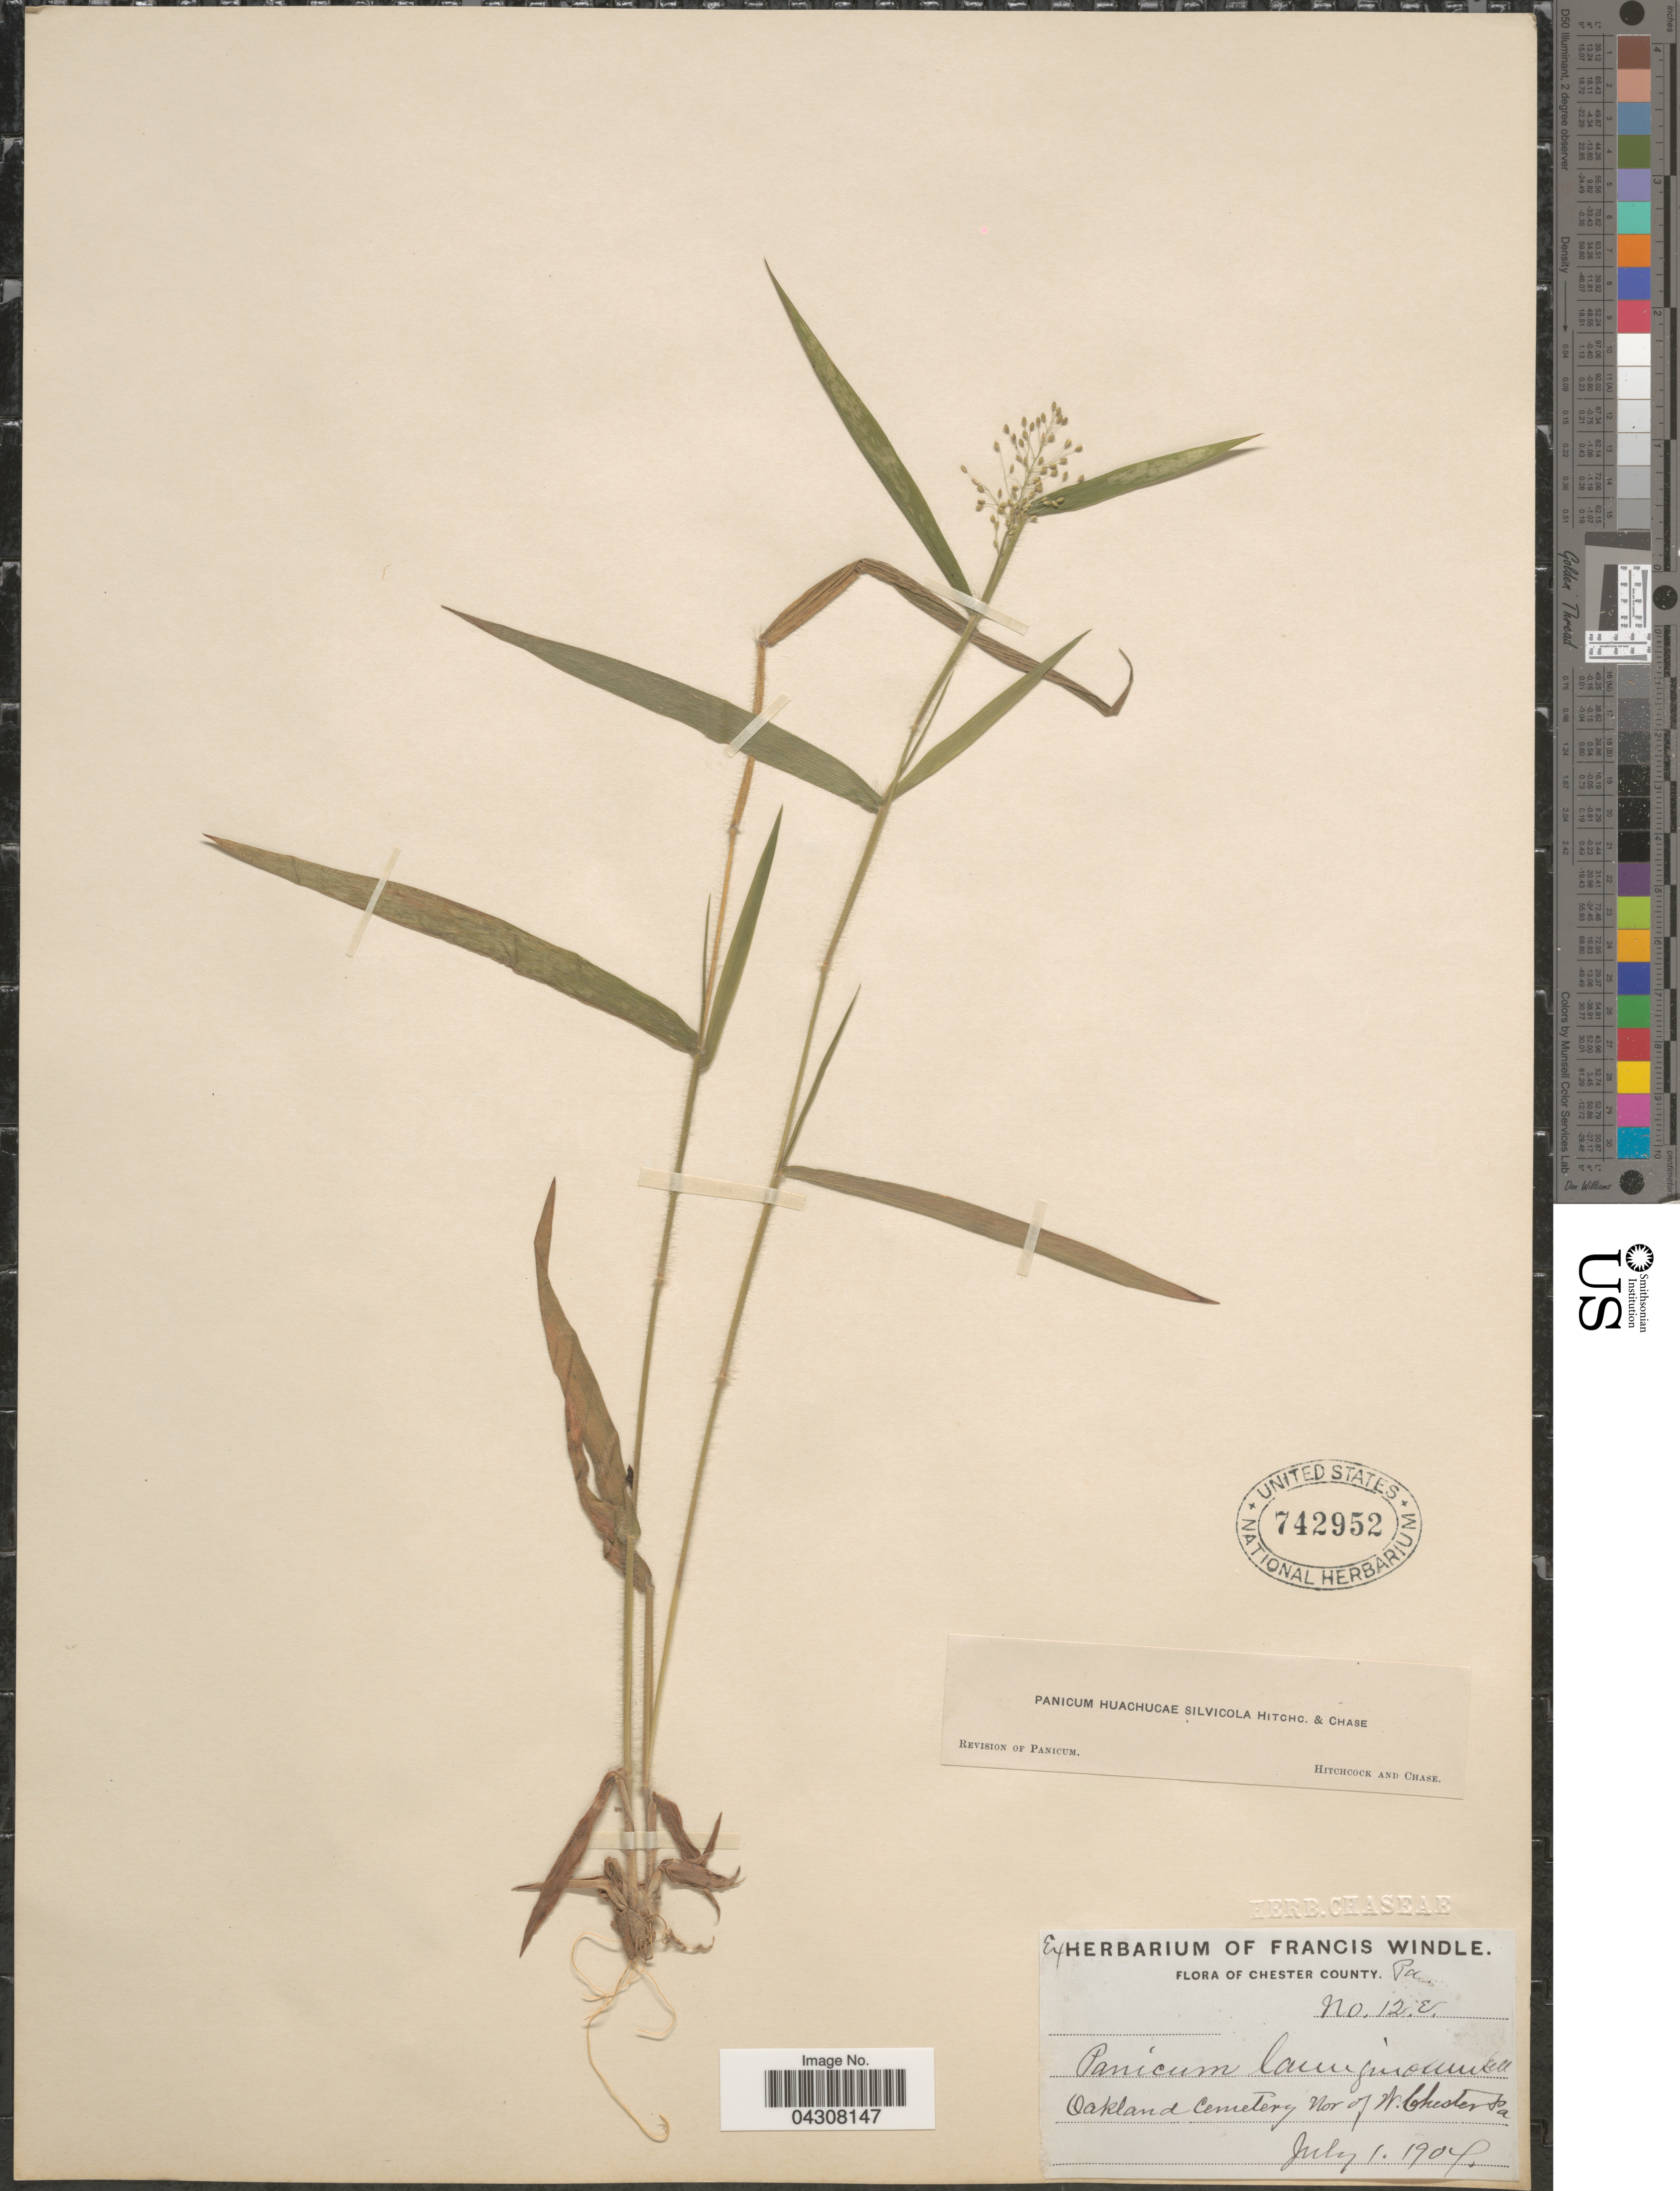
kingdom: Plantae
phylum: Tracheophyta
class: Liliopsida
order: Poales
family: Poaceae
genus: Dichanthelium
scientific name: Dichanthelium acuminatum var. acuminatum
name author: (Sw.) Gould & C.A. Clark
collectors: ex herb. F. Windle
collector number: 12E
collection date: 1904-07-01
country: United States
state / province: Pennsylvania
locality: Chester County. Oakland Cemetery Nor of W. Chester.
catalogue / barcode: US 742952